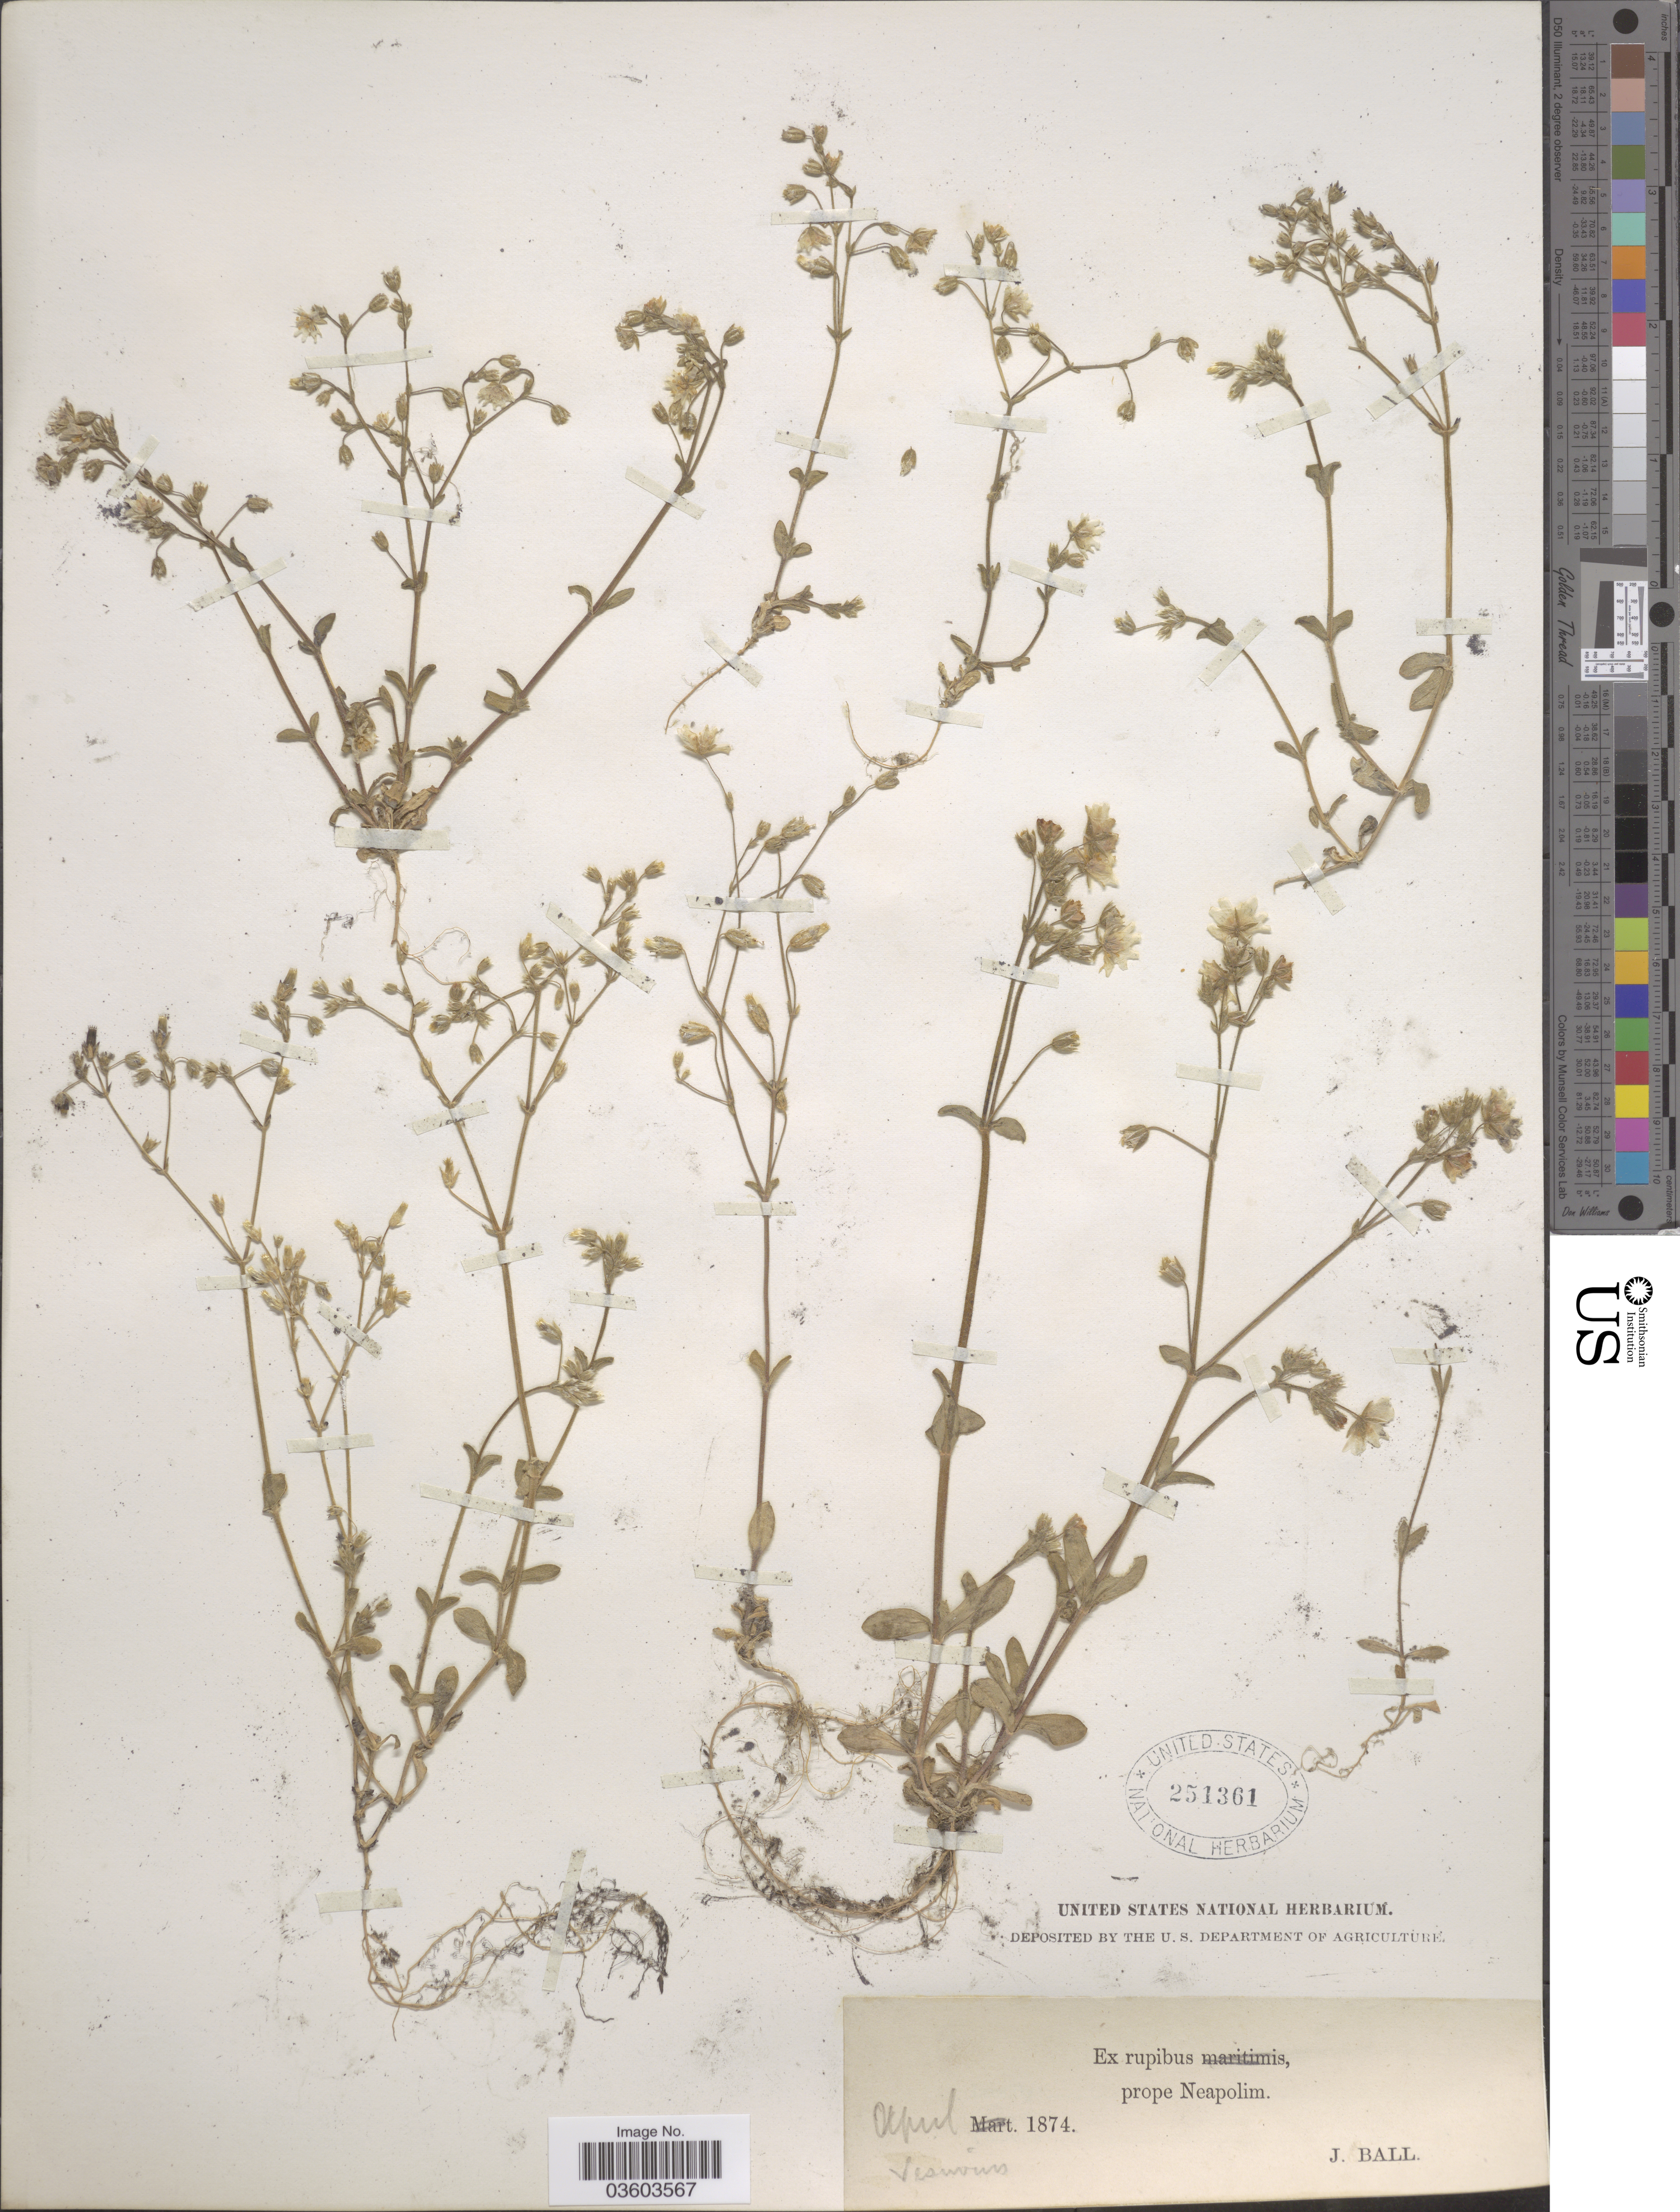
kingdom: Plantae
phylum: Tracheophyta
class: Magnoliopsida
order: Caryophyllales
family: Caryophyllaceae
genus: Cerastium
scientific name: Cerastium sp.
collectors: J. Ball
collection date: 1874-04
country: Italy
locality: Ex rupibus prope Neapolim. Vesuvius.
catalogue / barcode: US 251361